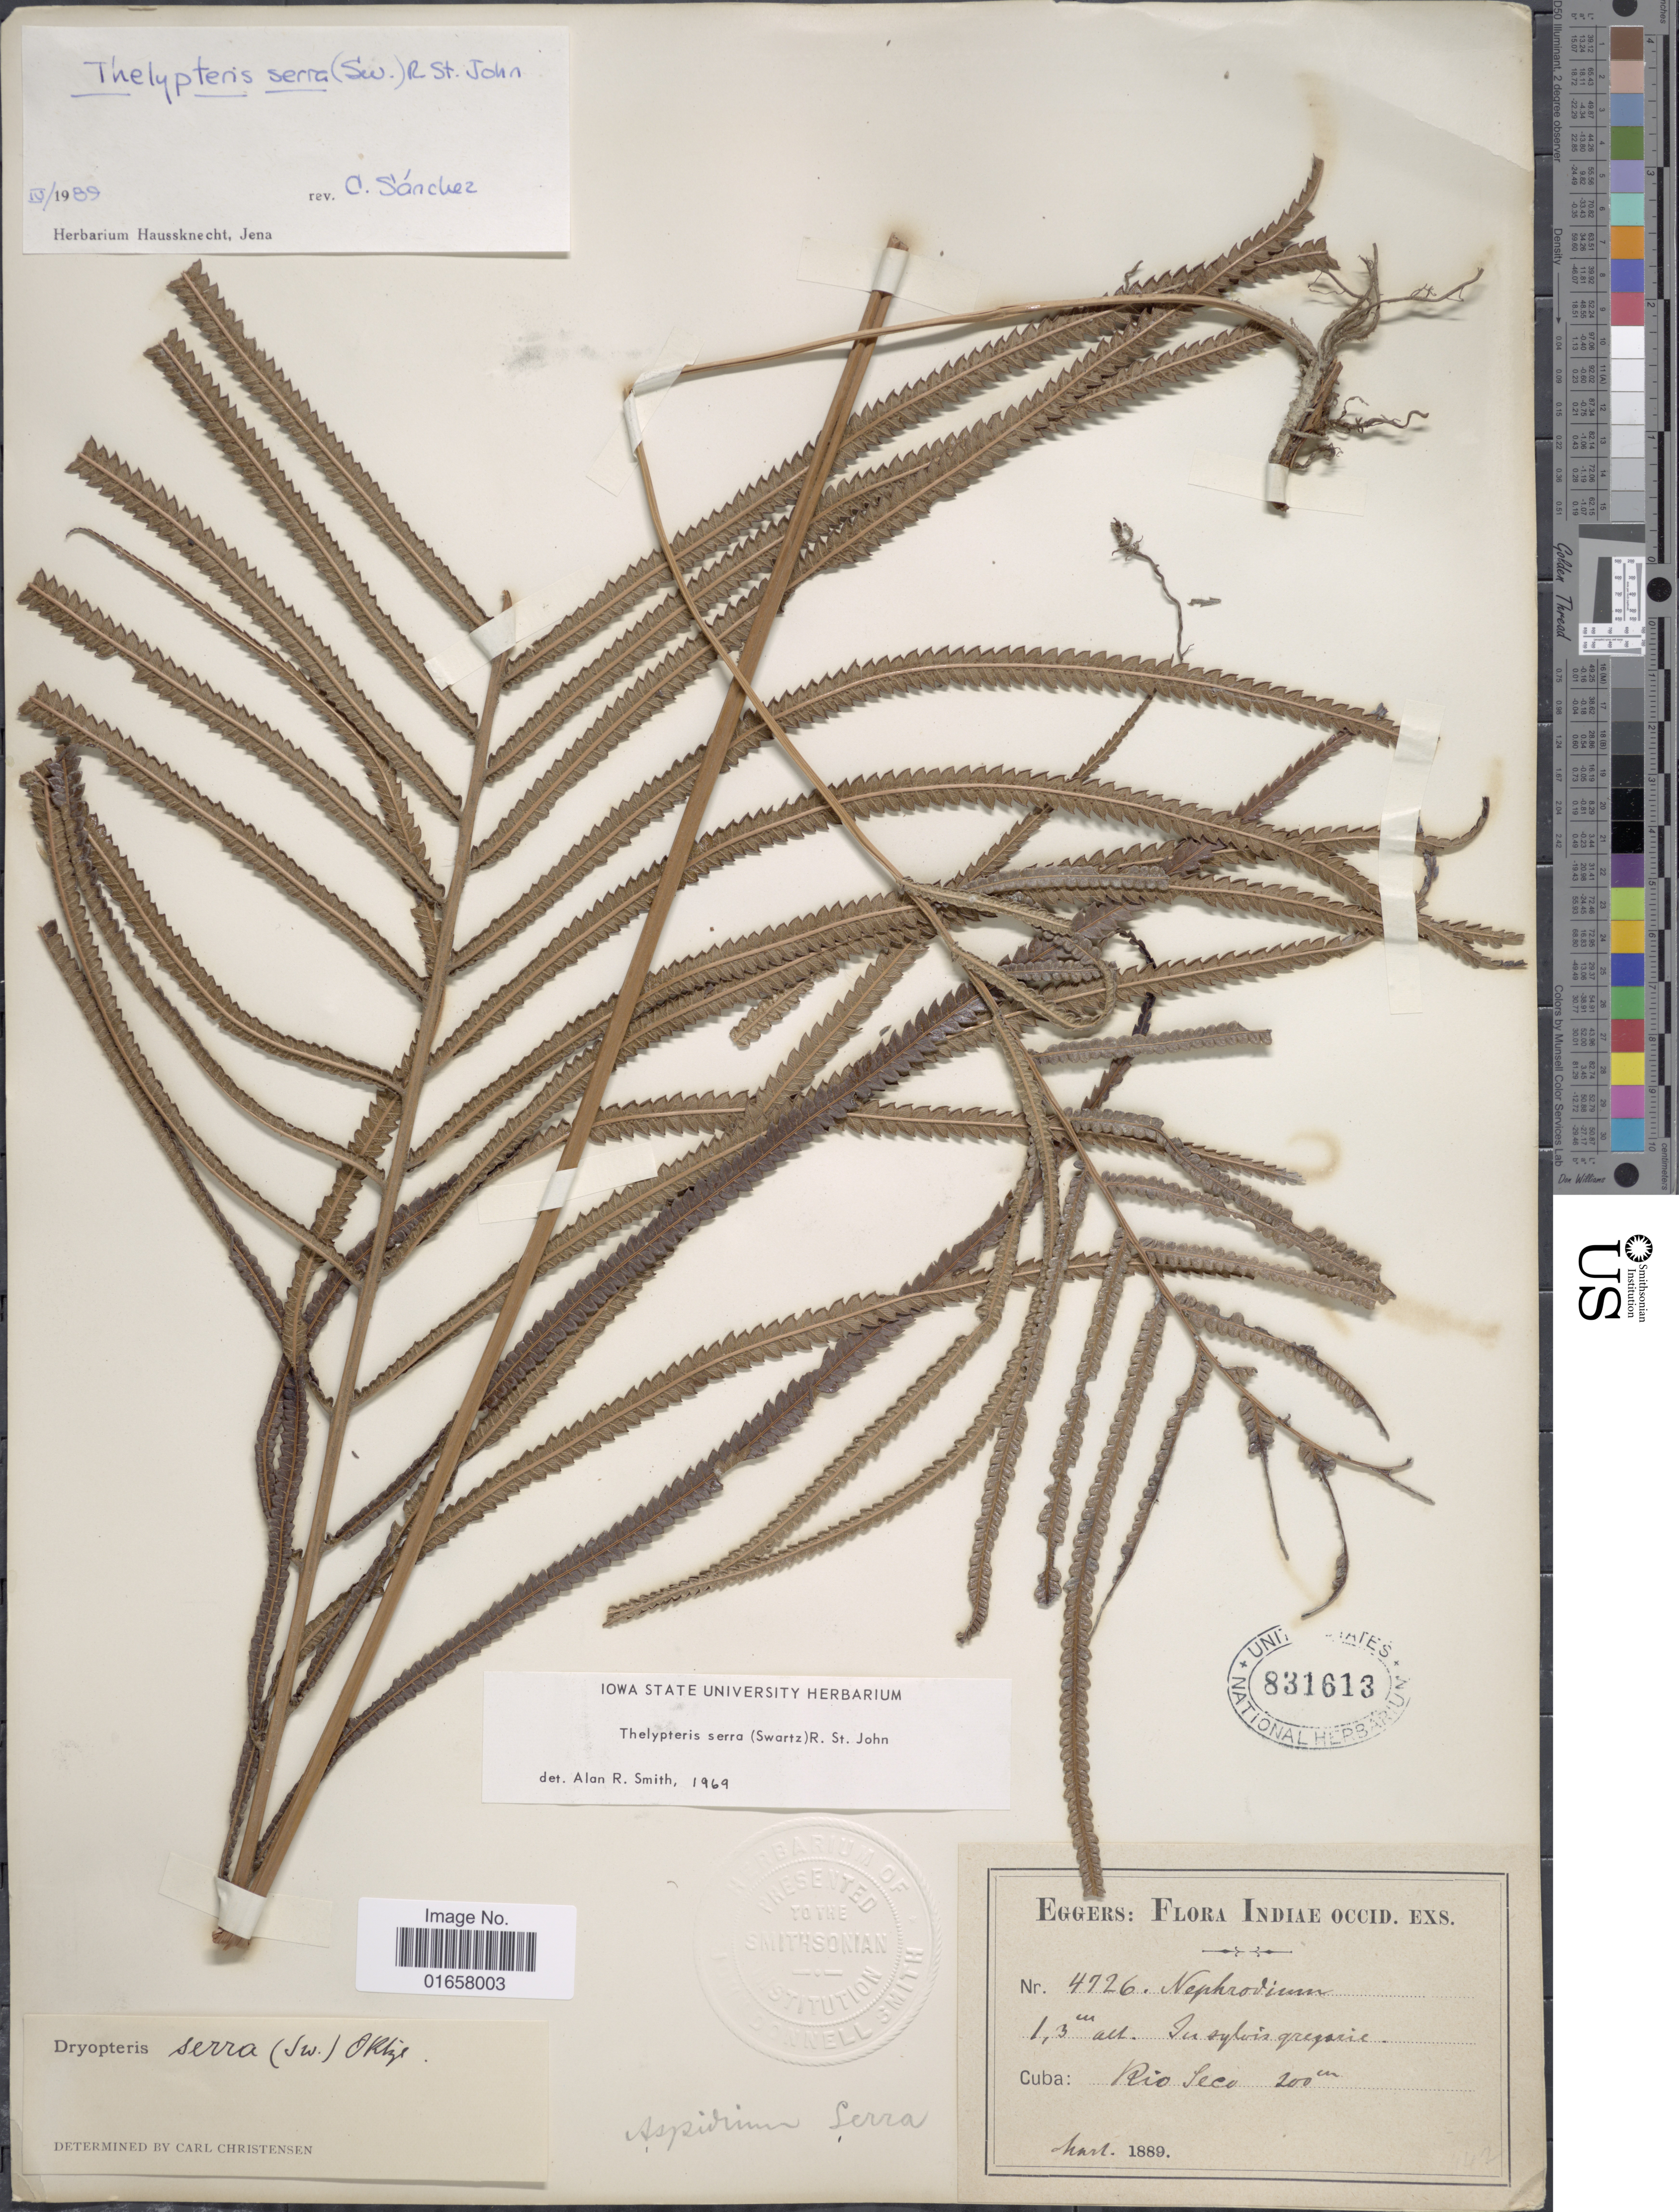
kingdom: Plantae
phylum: Tracheophyta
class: Polypodiopsida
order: Polypodiales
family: Thelypteridaceae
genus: Christella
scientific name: Christella serra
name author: (Sw.) Holttum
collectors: -. Eggers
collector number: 4726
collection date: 1889-03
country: Cuba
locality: Indiae Occid., Cuba: Rio Seco.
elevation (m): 200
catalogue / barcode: US 831613